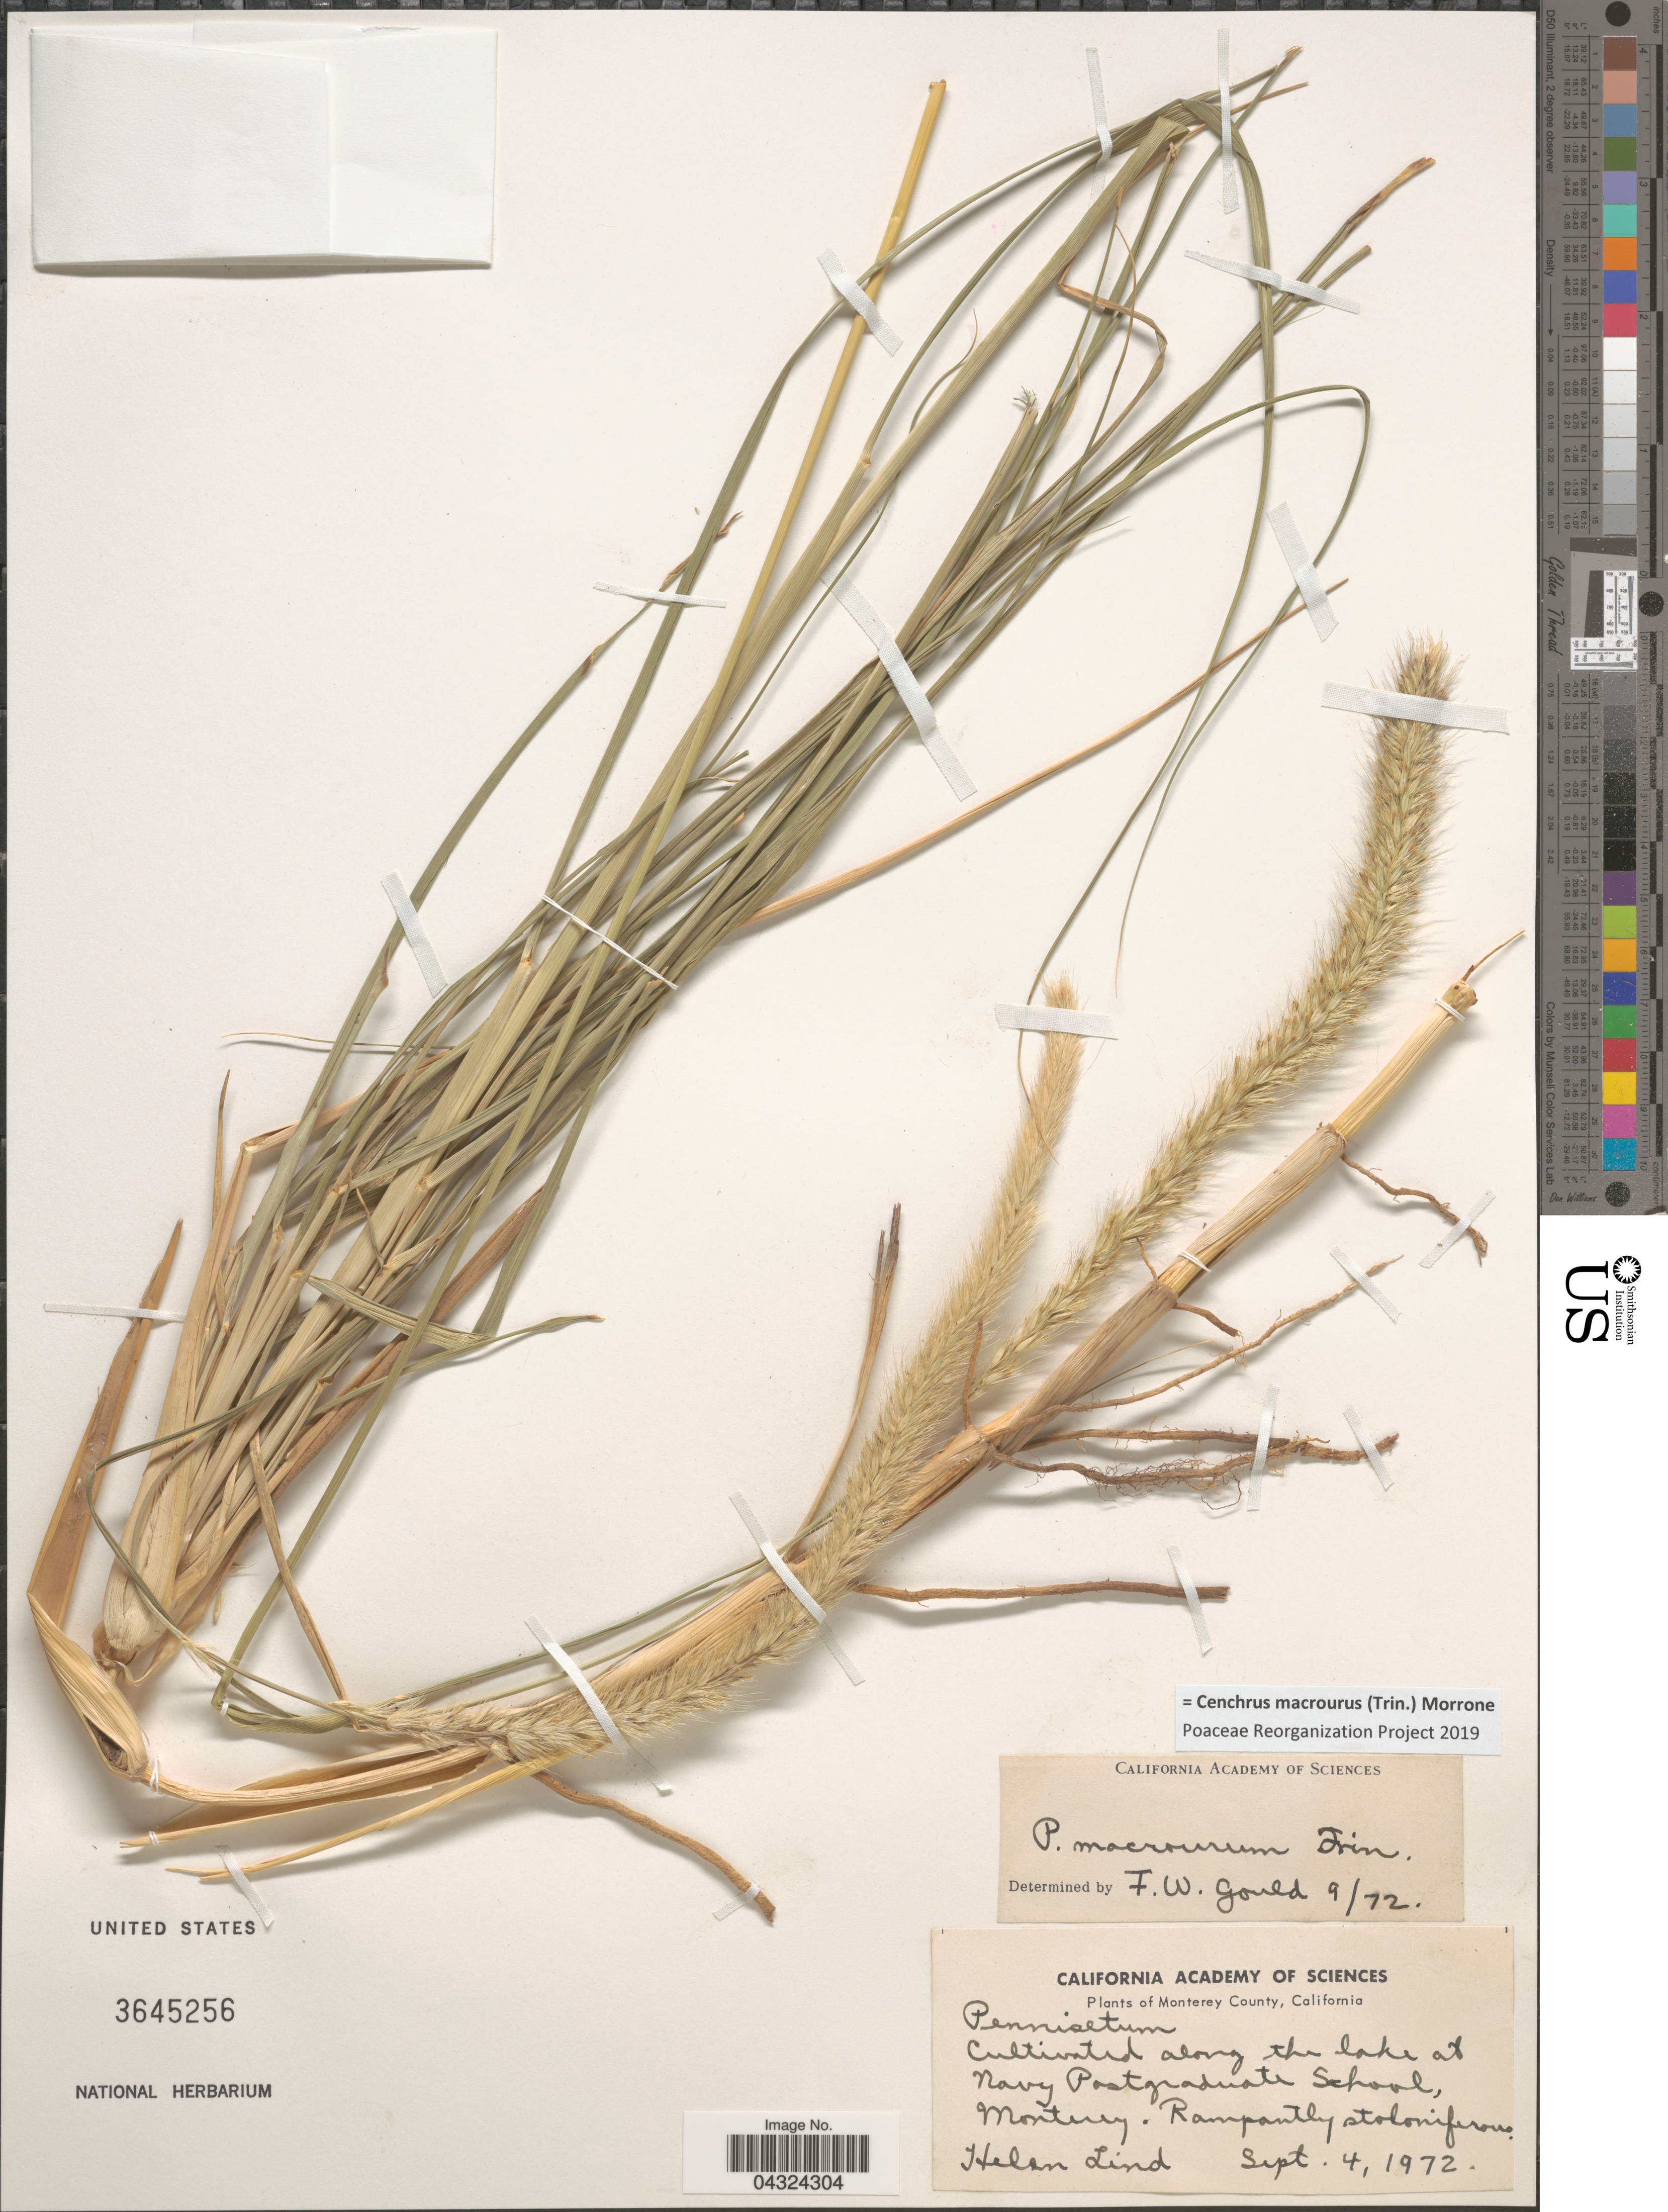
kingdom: Plantae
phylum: Tracheophyta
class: Liliopsida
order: Poales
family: Poaceae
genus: Cenchrus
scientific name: Cenchrus macrourus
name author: (Trin.) Morrone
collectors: H. Lind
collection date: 1972-09-04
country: United States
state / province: California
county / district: Monterey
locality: Monterey County. Along the lake at Navy Postgraduate School, Monterey.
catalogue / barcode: US 3645256